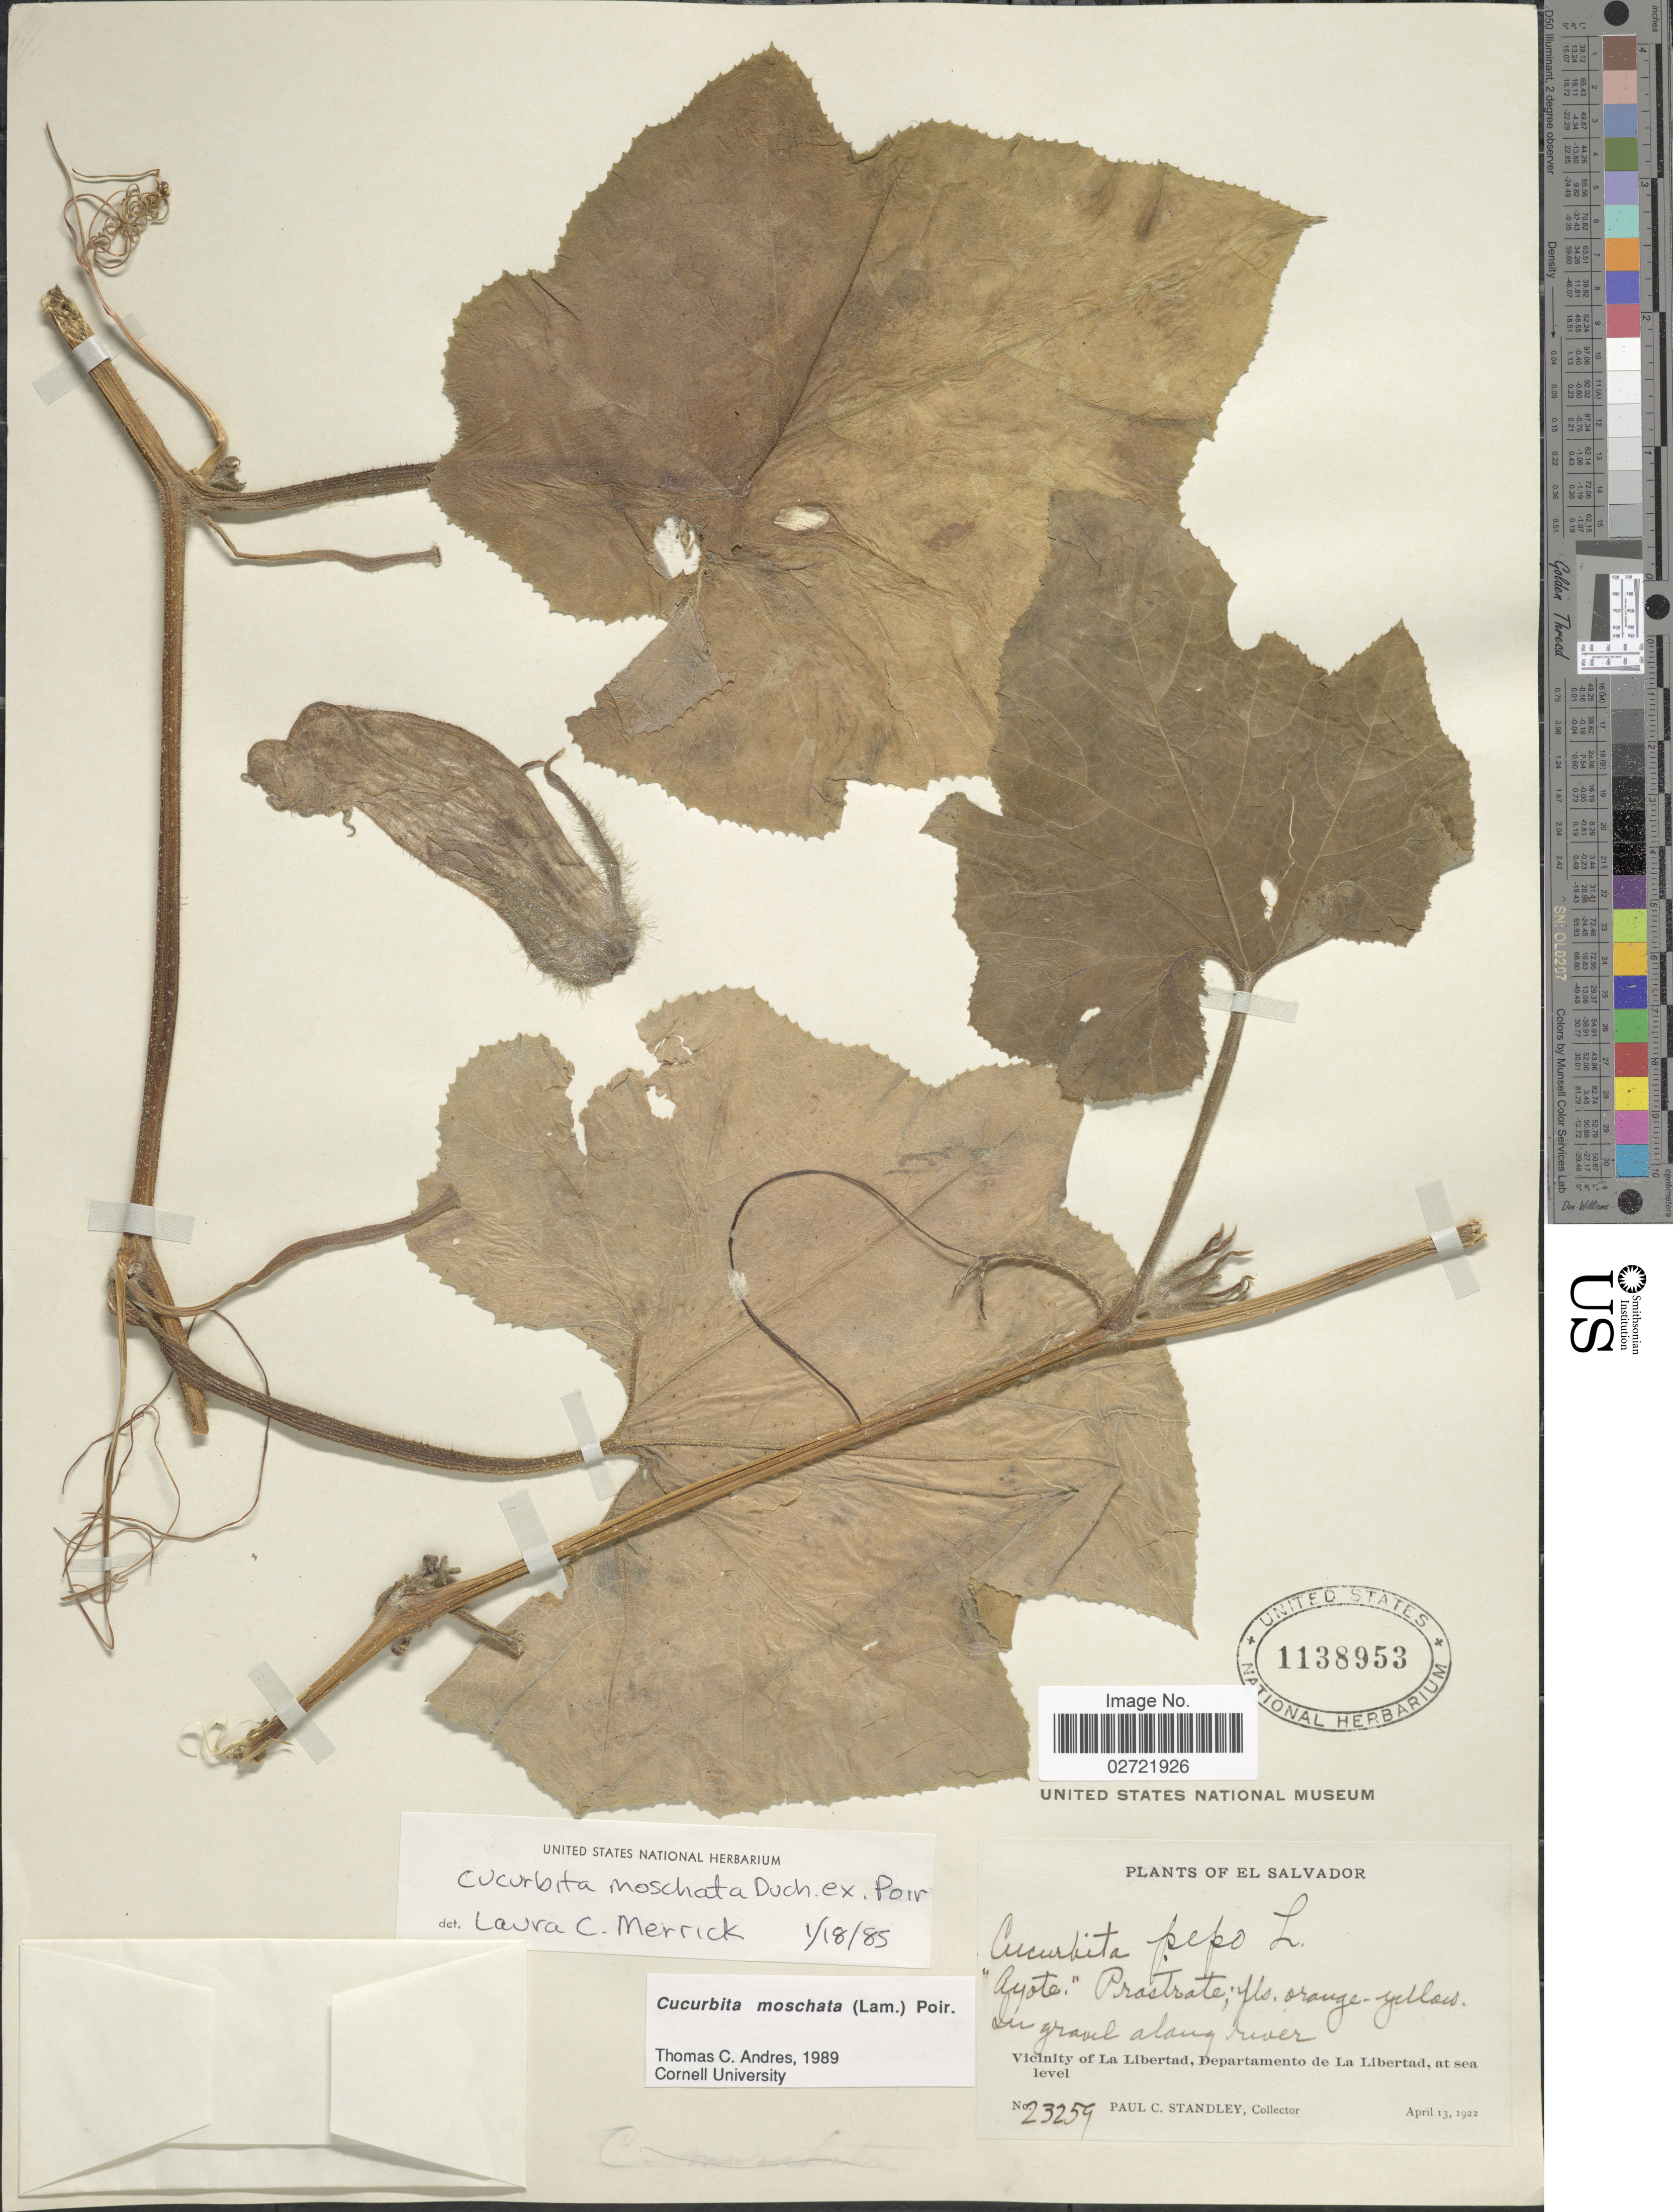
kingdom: Plantae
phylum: Tracheophyta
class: Magnoliopsida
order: Cucurbitales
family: Cucurbitaceae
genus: Cucurbita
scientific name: Cucurbita moschata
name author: (Duch.) Poir.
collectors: P. C. Standley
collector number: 23259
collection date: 1922-04-13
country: El Salvador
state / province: La Libertad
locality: In gravel along river, Vicinity of La Libertad, Departamento de La Libertad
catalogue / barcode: US 1138953